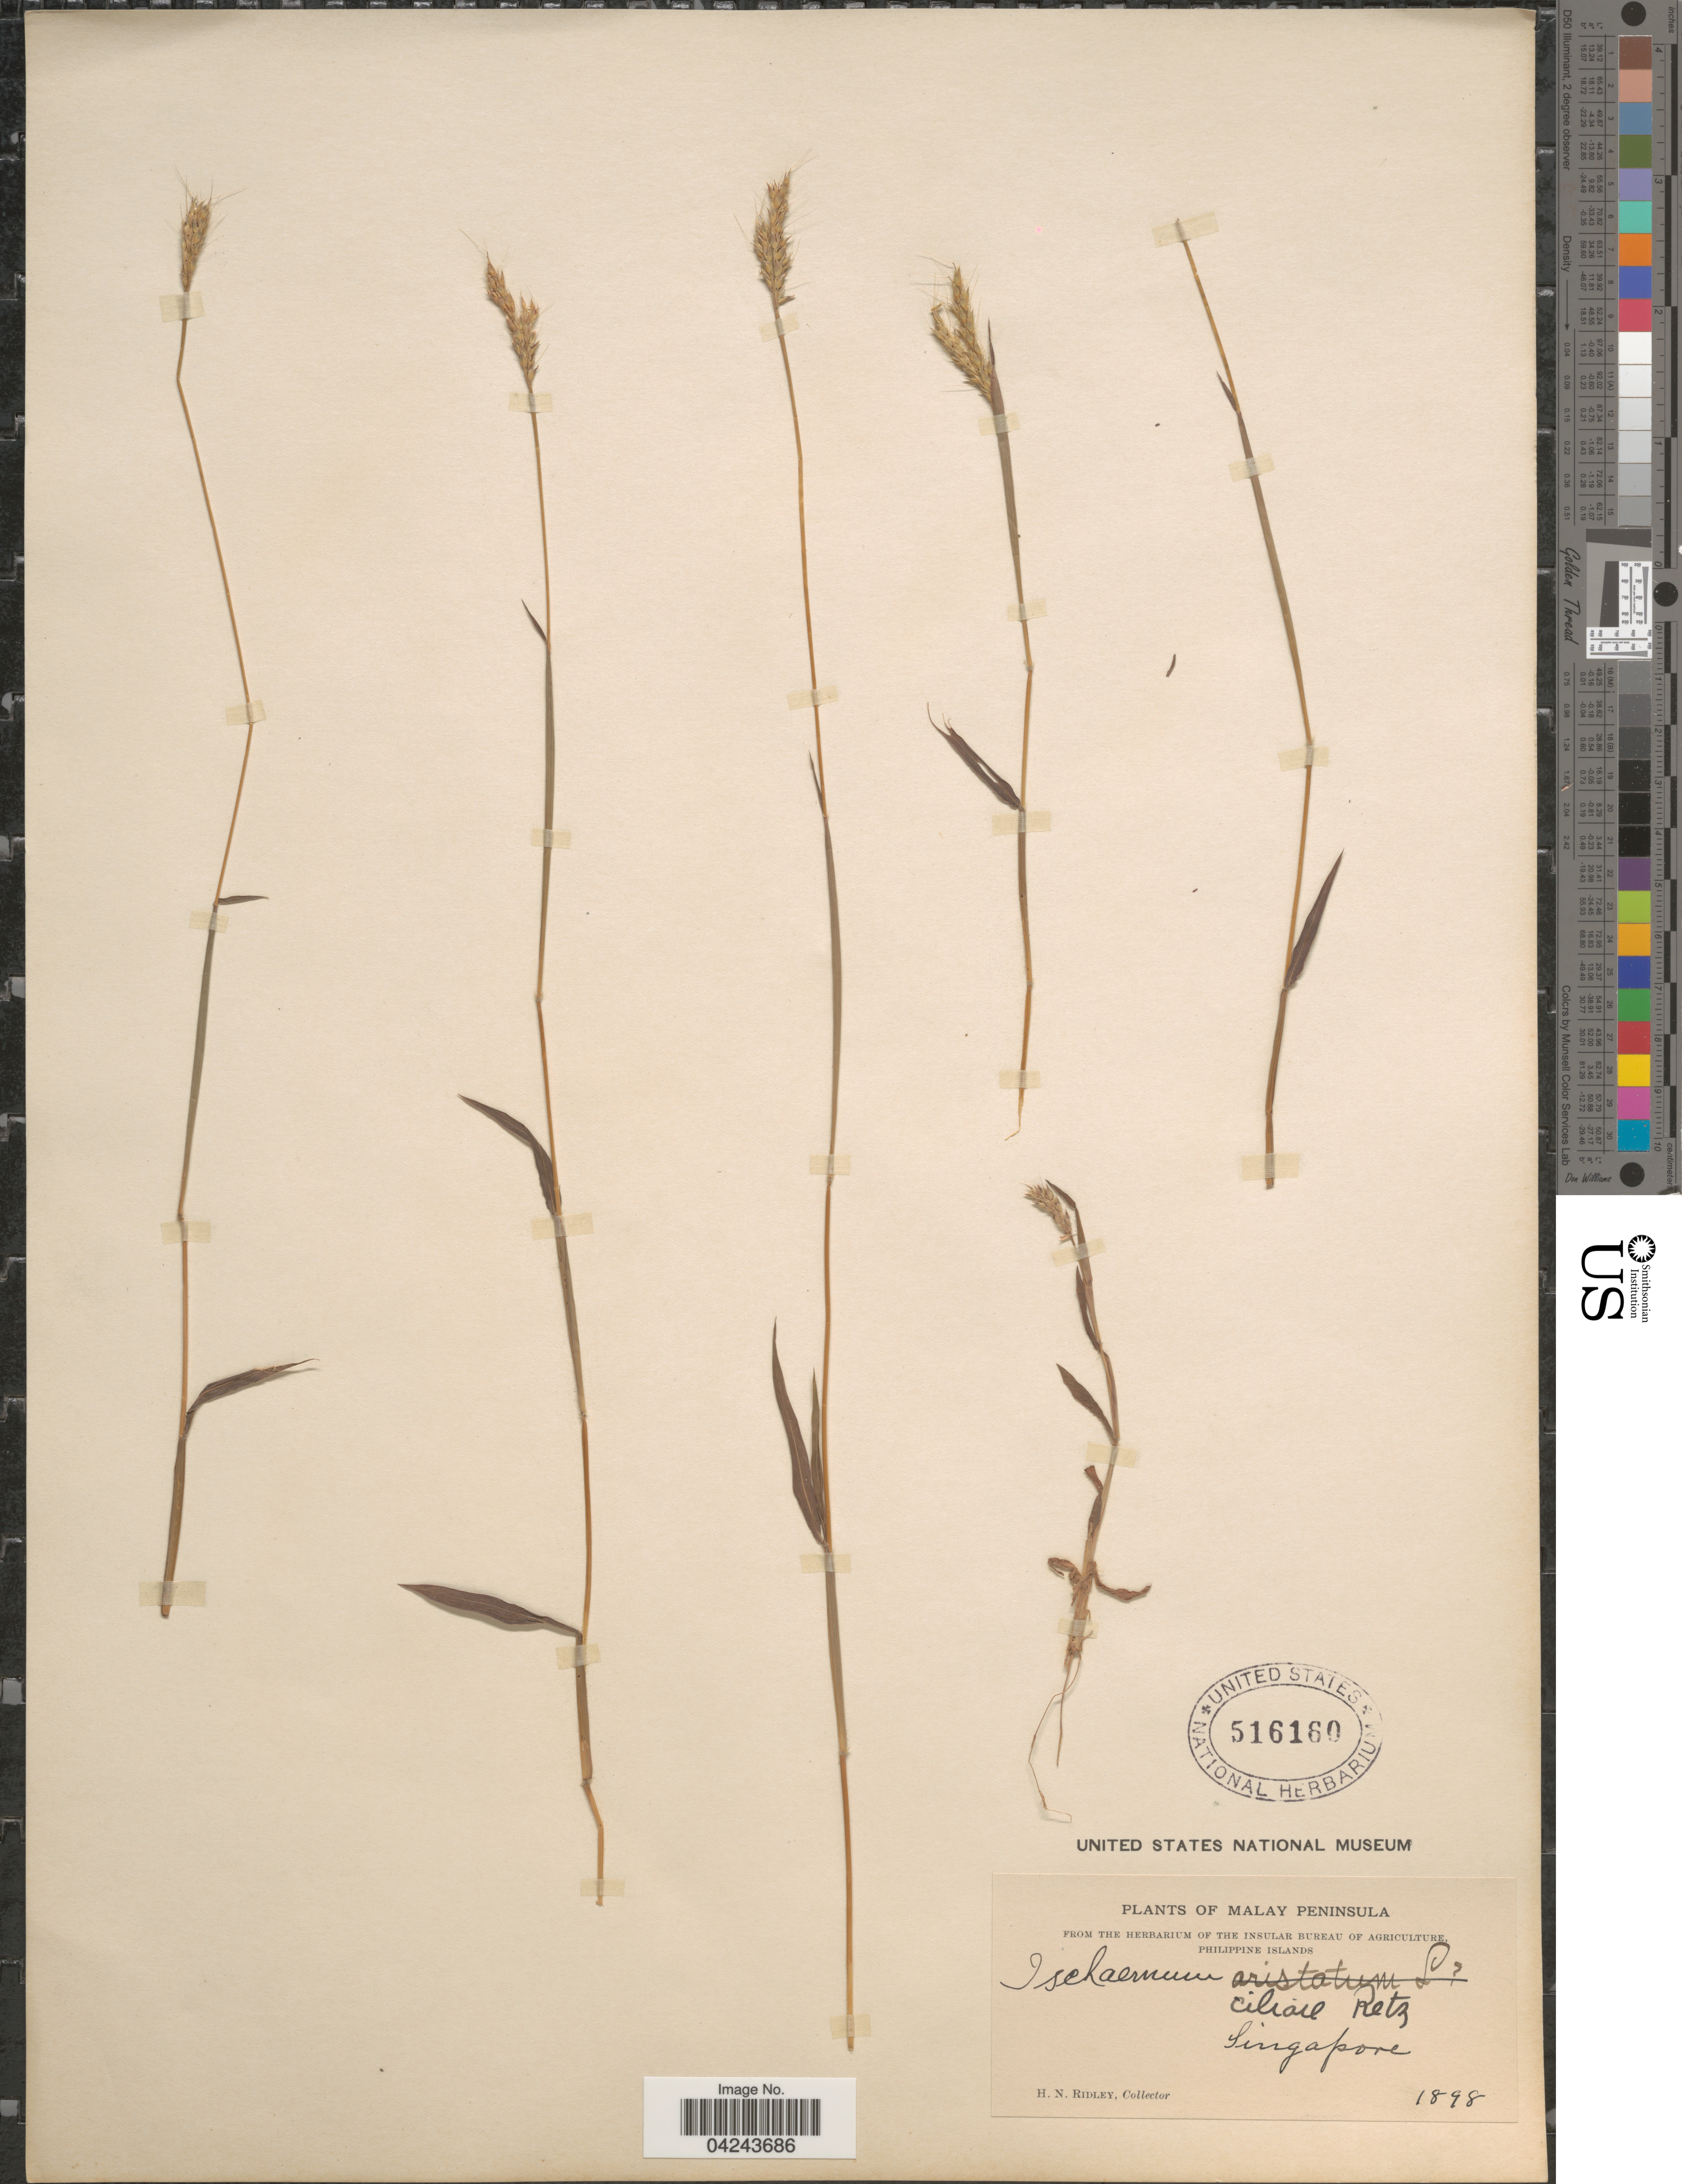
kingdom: Plantae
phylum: Tracheophyta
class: Liliopsida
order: Poales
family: Poaceae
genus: Ischaemum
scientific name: Ischaemum timorense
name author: Kunth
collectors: H. N. Ridley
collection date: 1898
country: Malaysia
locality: Malay Peninsula.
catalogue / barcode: US 516160